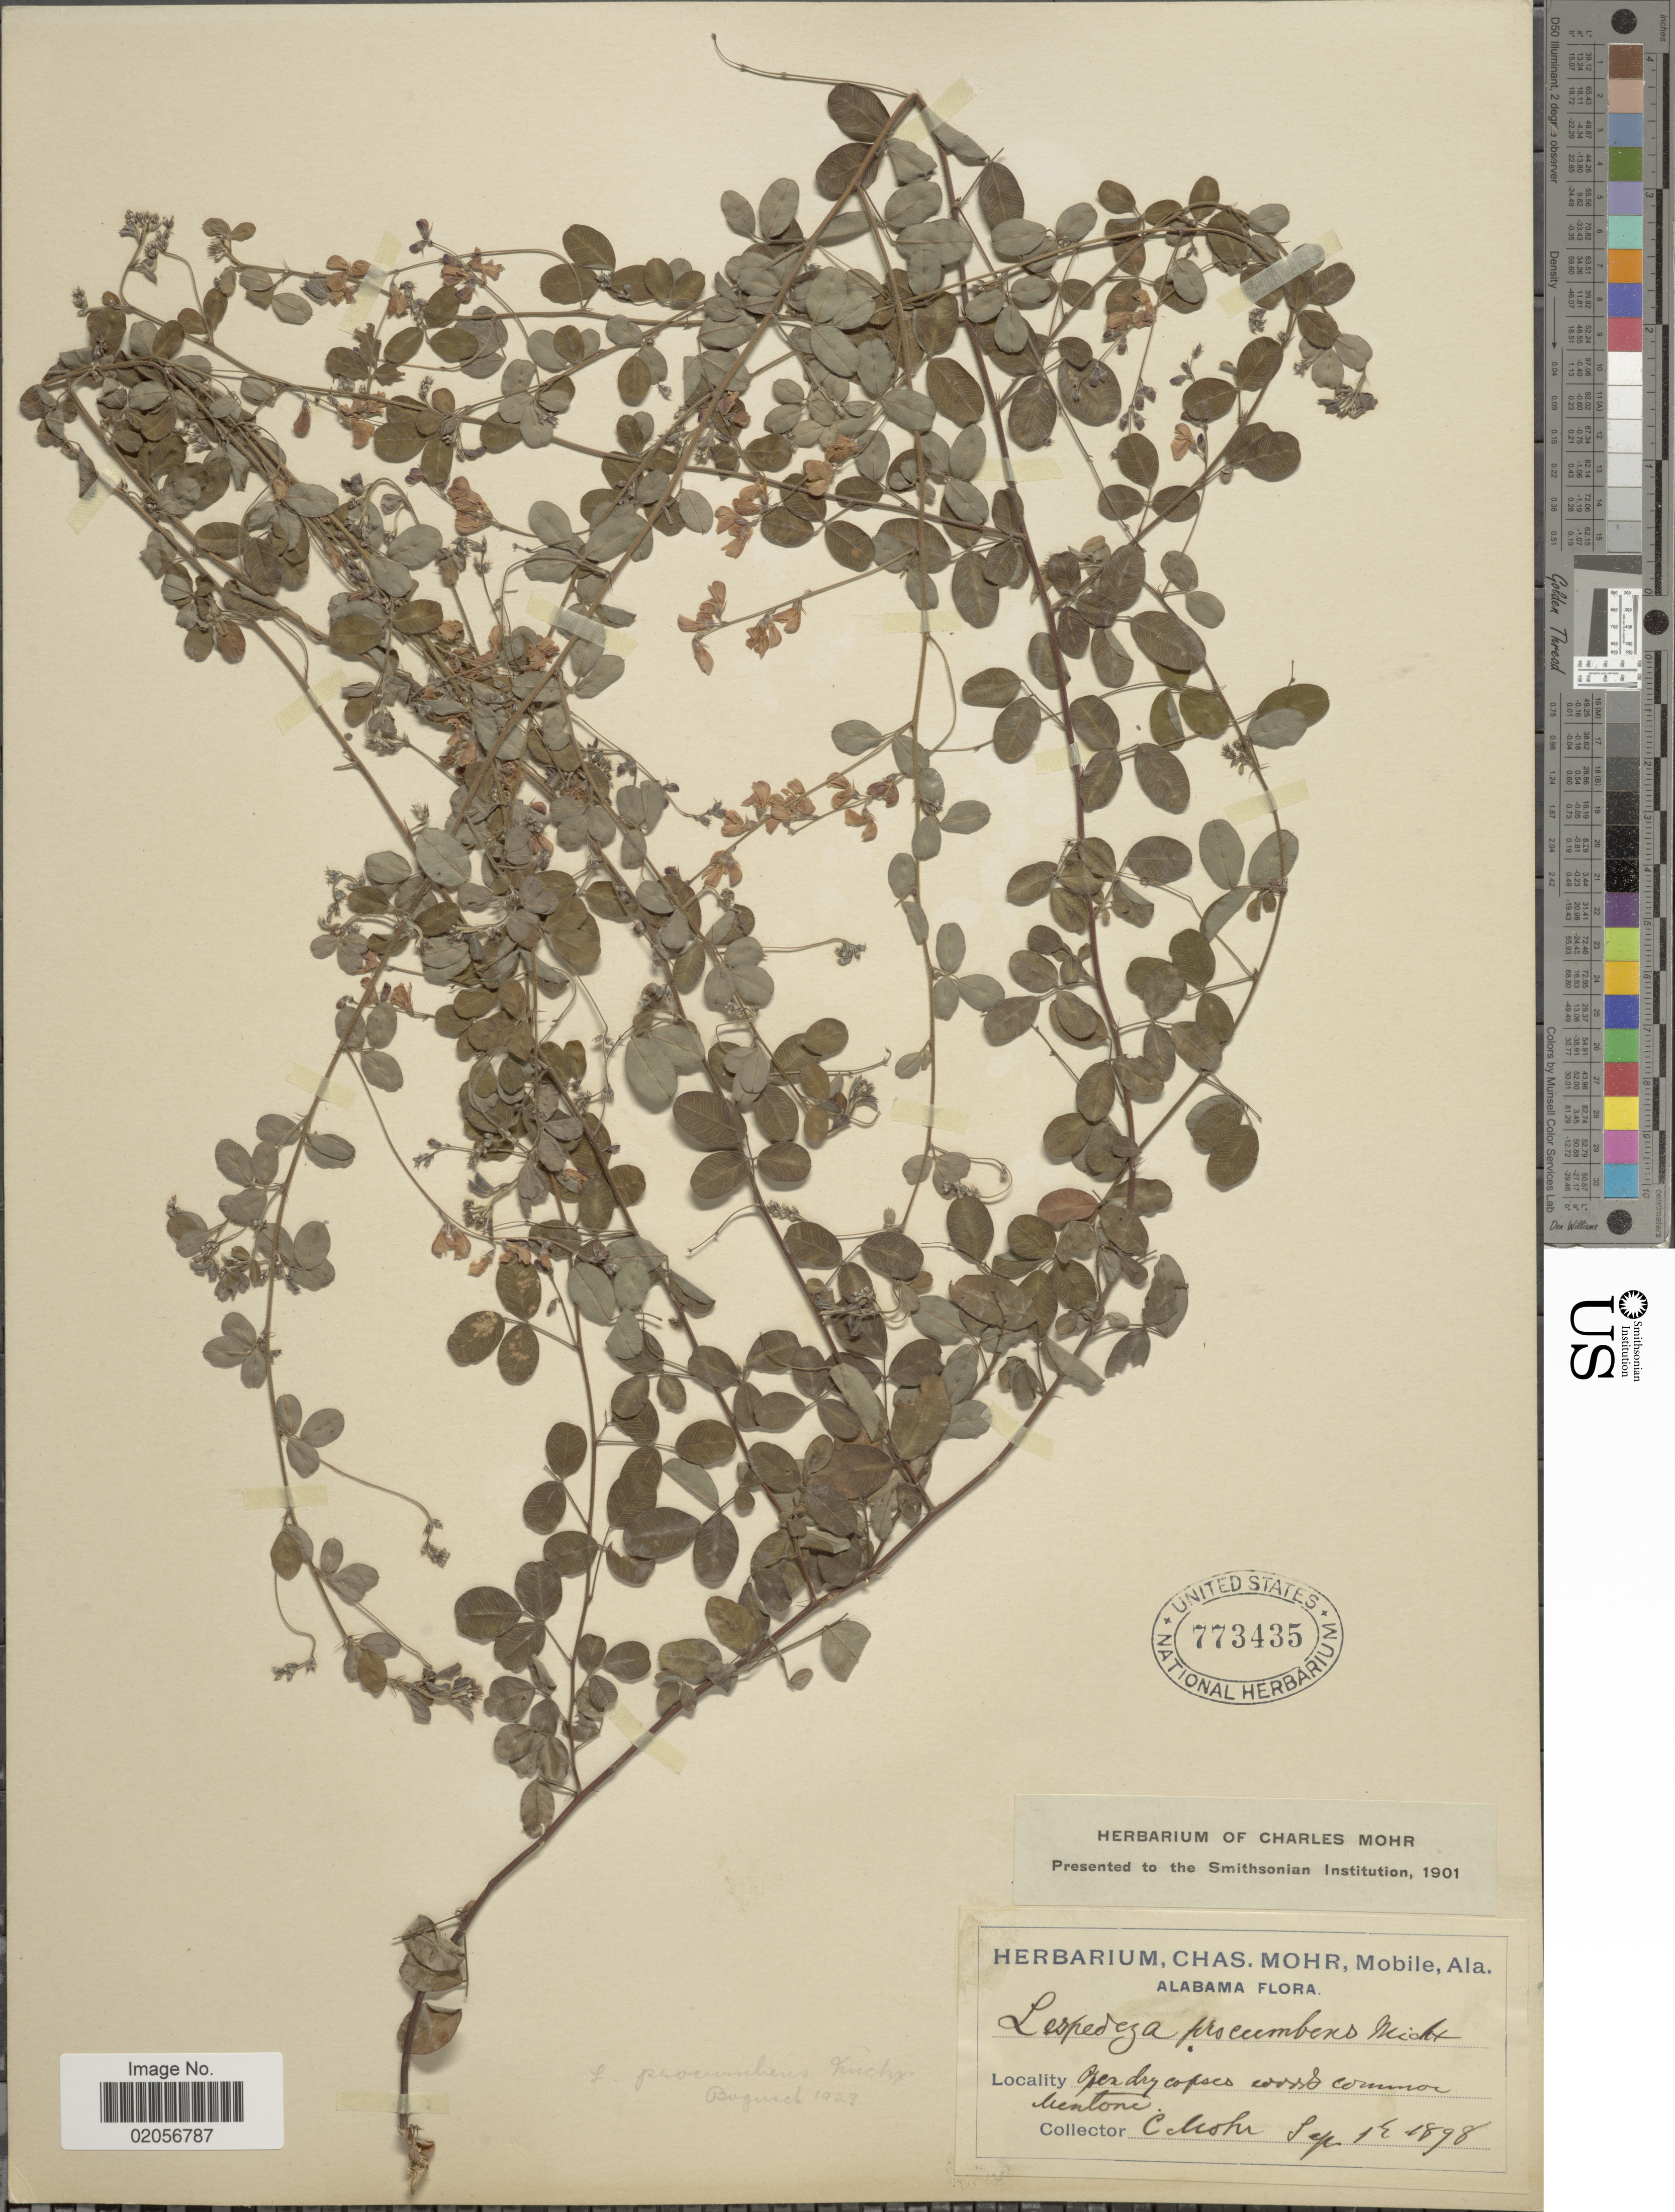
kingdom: Plantae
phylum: Tracheophyta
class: Magnoliopsida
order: Fabales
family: Fabaceae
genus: Lespedeza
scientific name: Lespedeza procumbens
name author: Michx.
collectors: C. T. Mohr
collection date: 1897-09-18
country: United States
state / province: Alabama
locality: Mentone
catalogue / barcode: US 773435